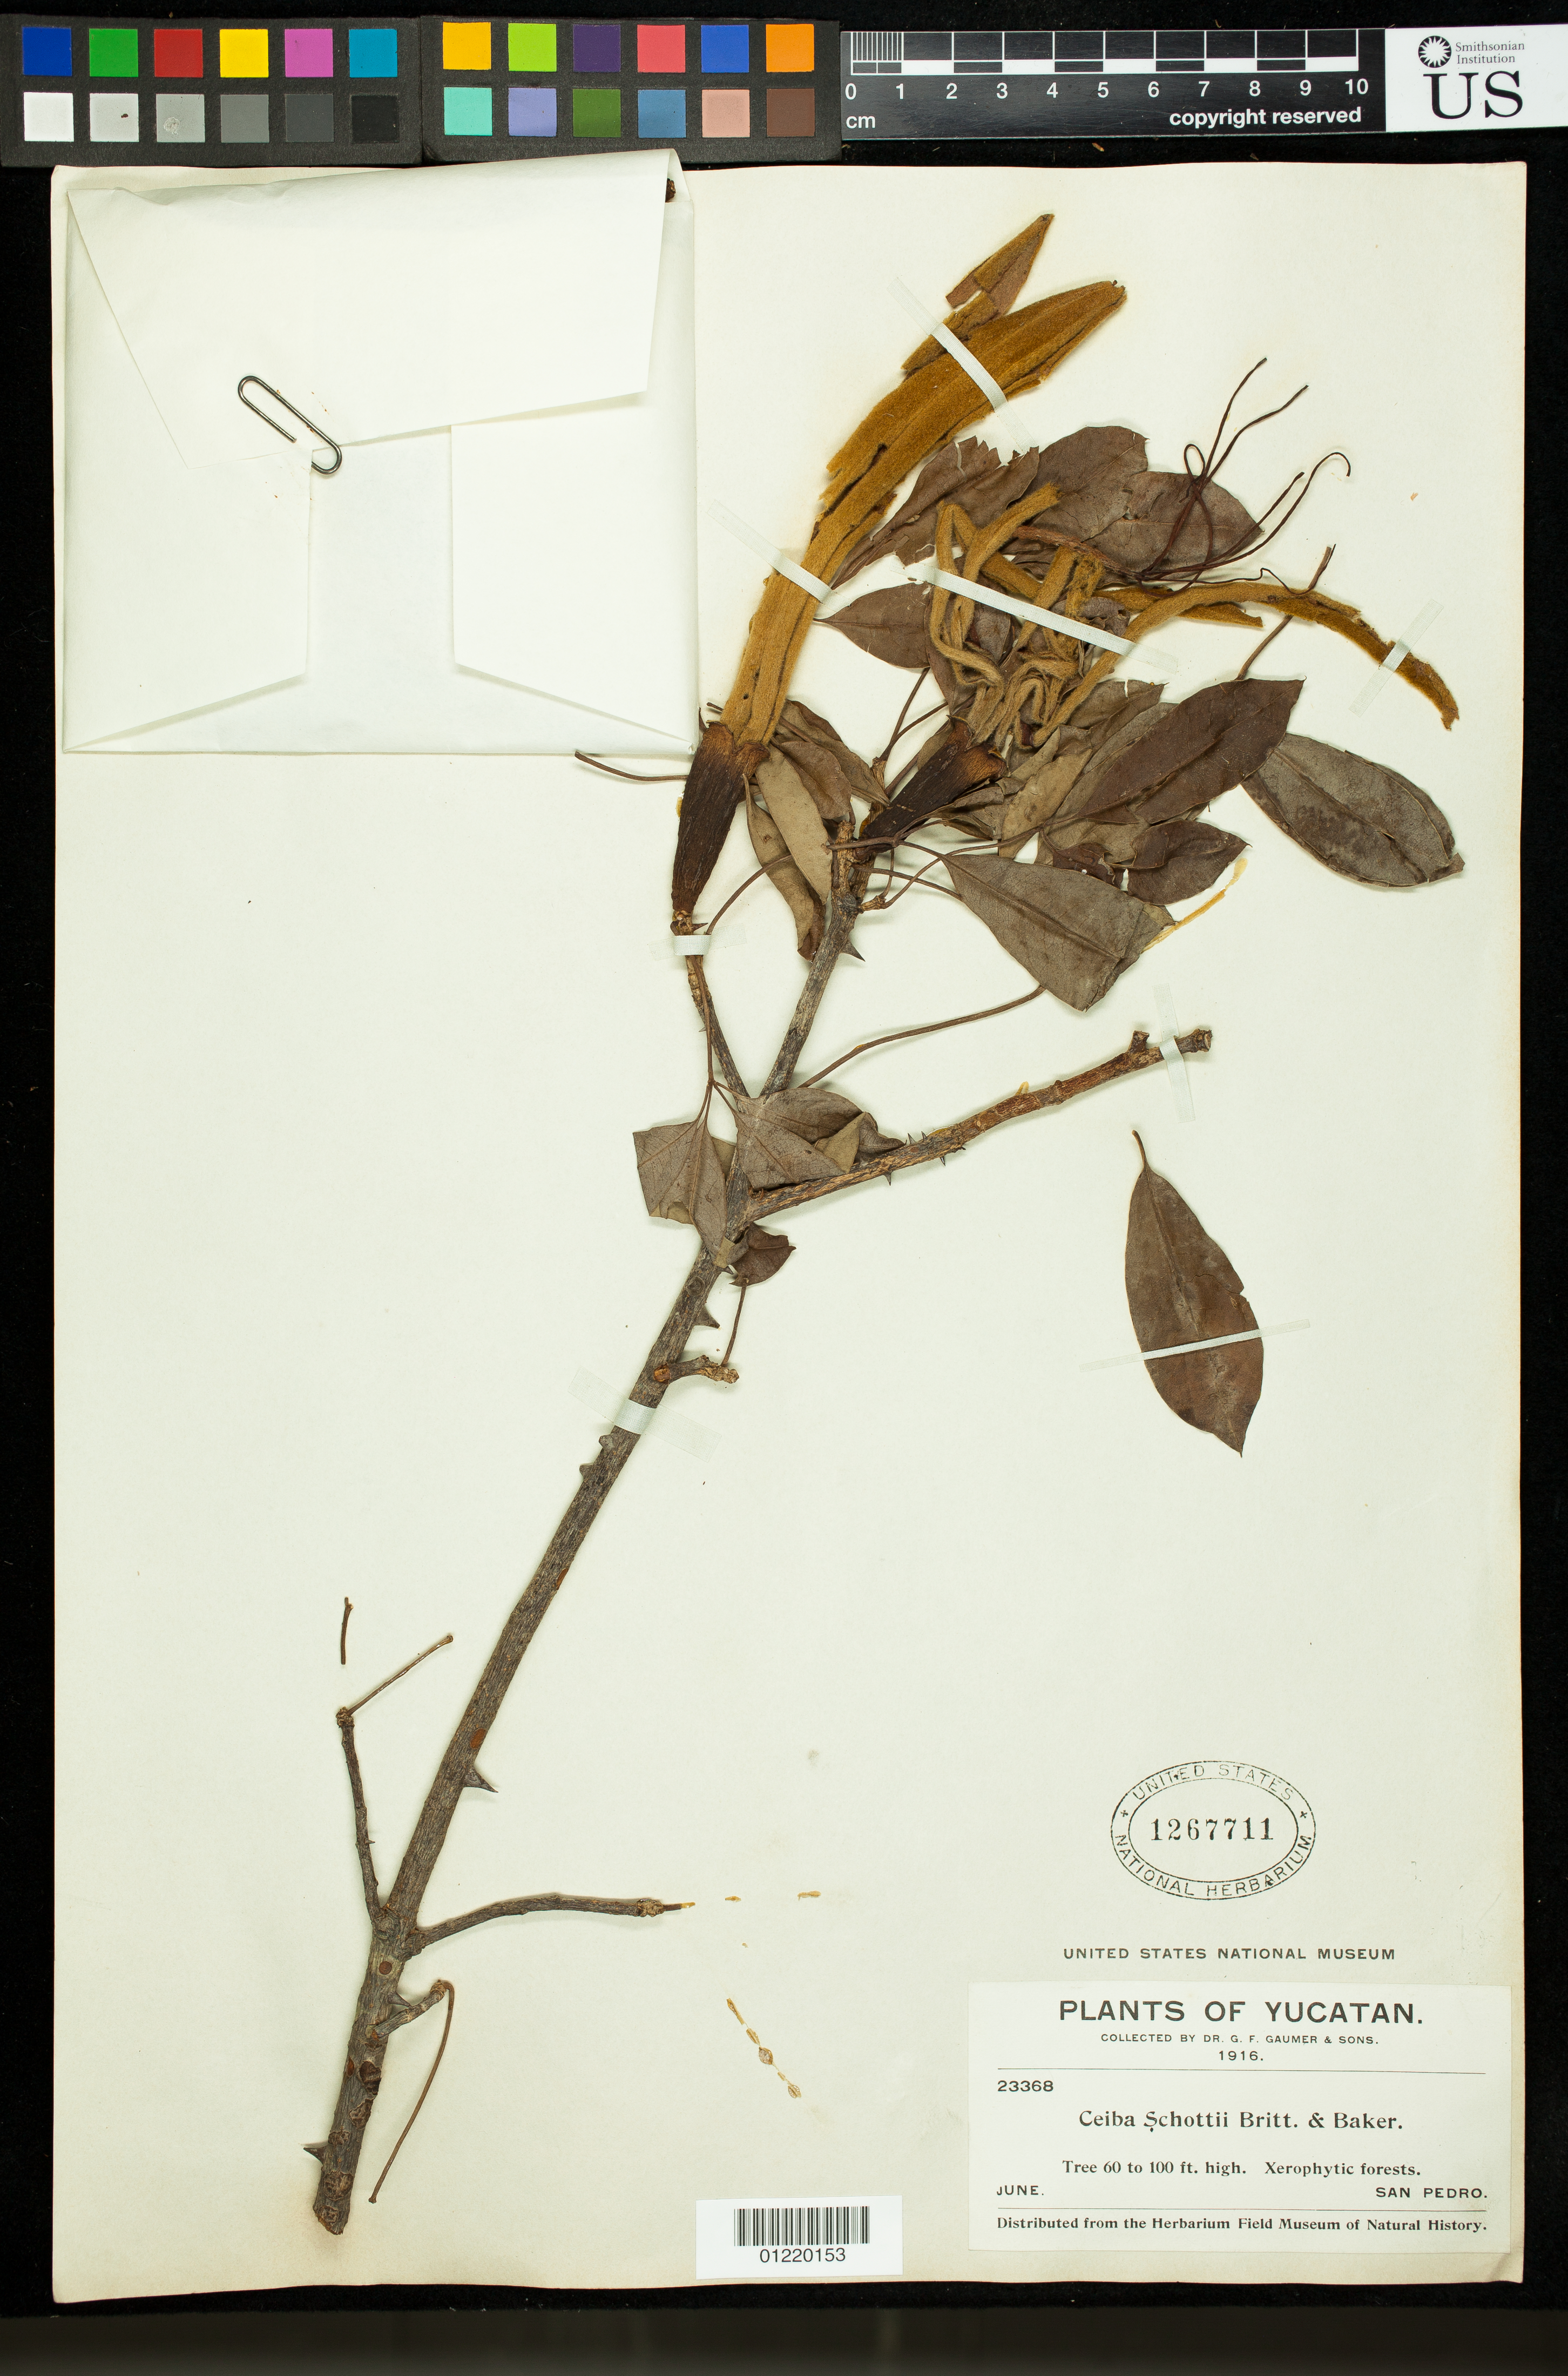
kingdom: Plantae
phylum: Tracheophyta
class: Magnoliopsida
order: Malvales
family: Malvaceae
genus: Ceiba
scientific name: Ceiba schottii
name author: Britten & Baker f.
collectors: G. F. Gaumer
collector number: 23368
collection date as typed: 1916-06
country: Mexico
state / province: Yucatan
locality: San Pedro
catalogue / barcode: US 1267711